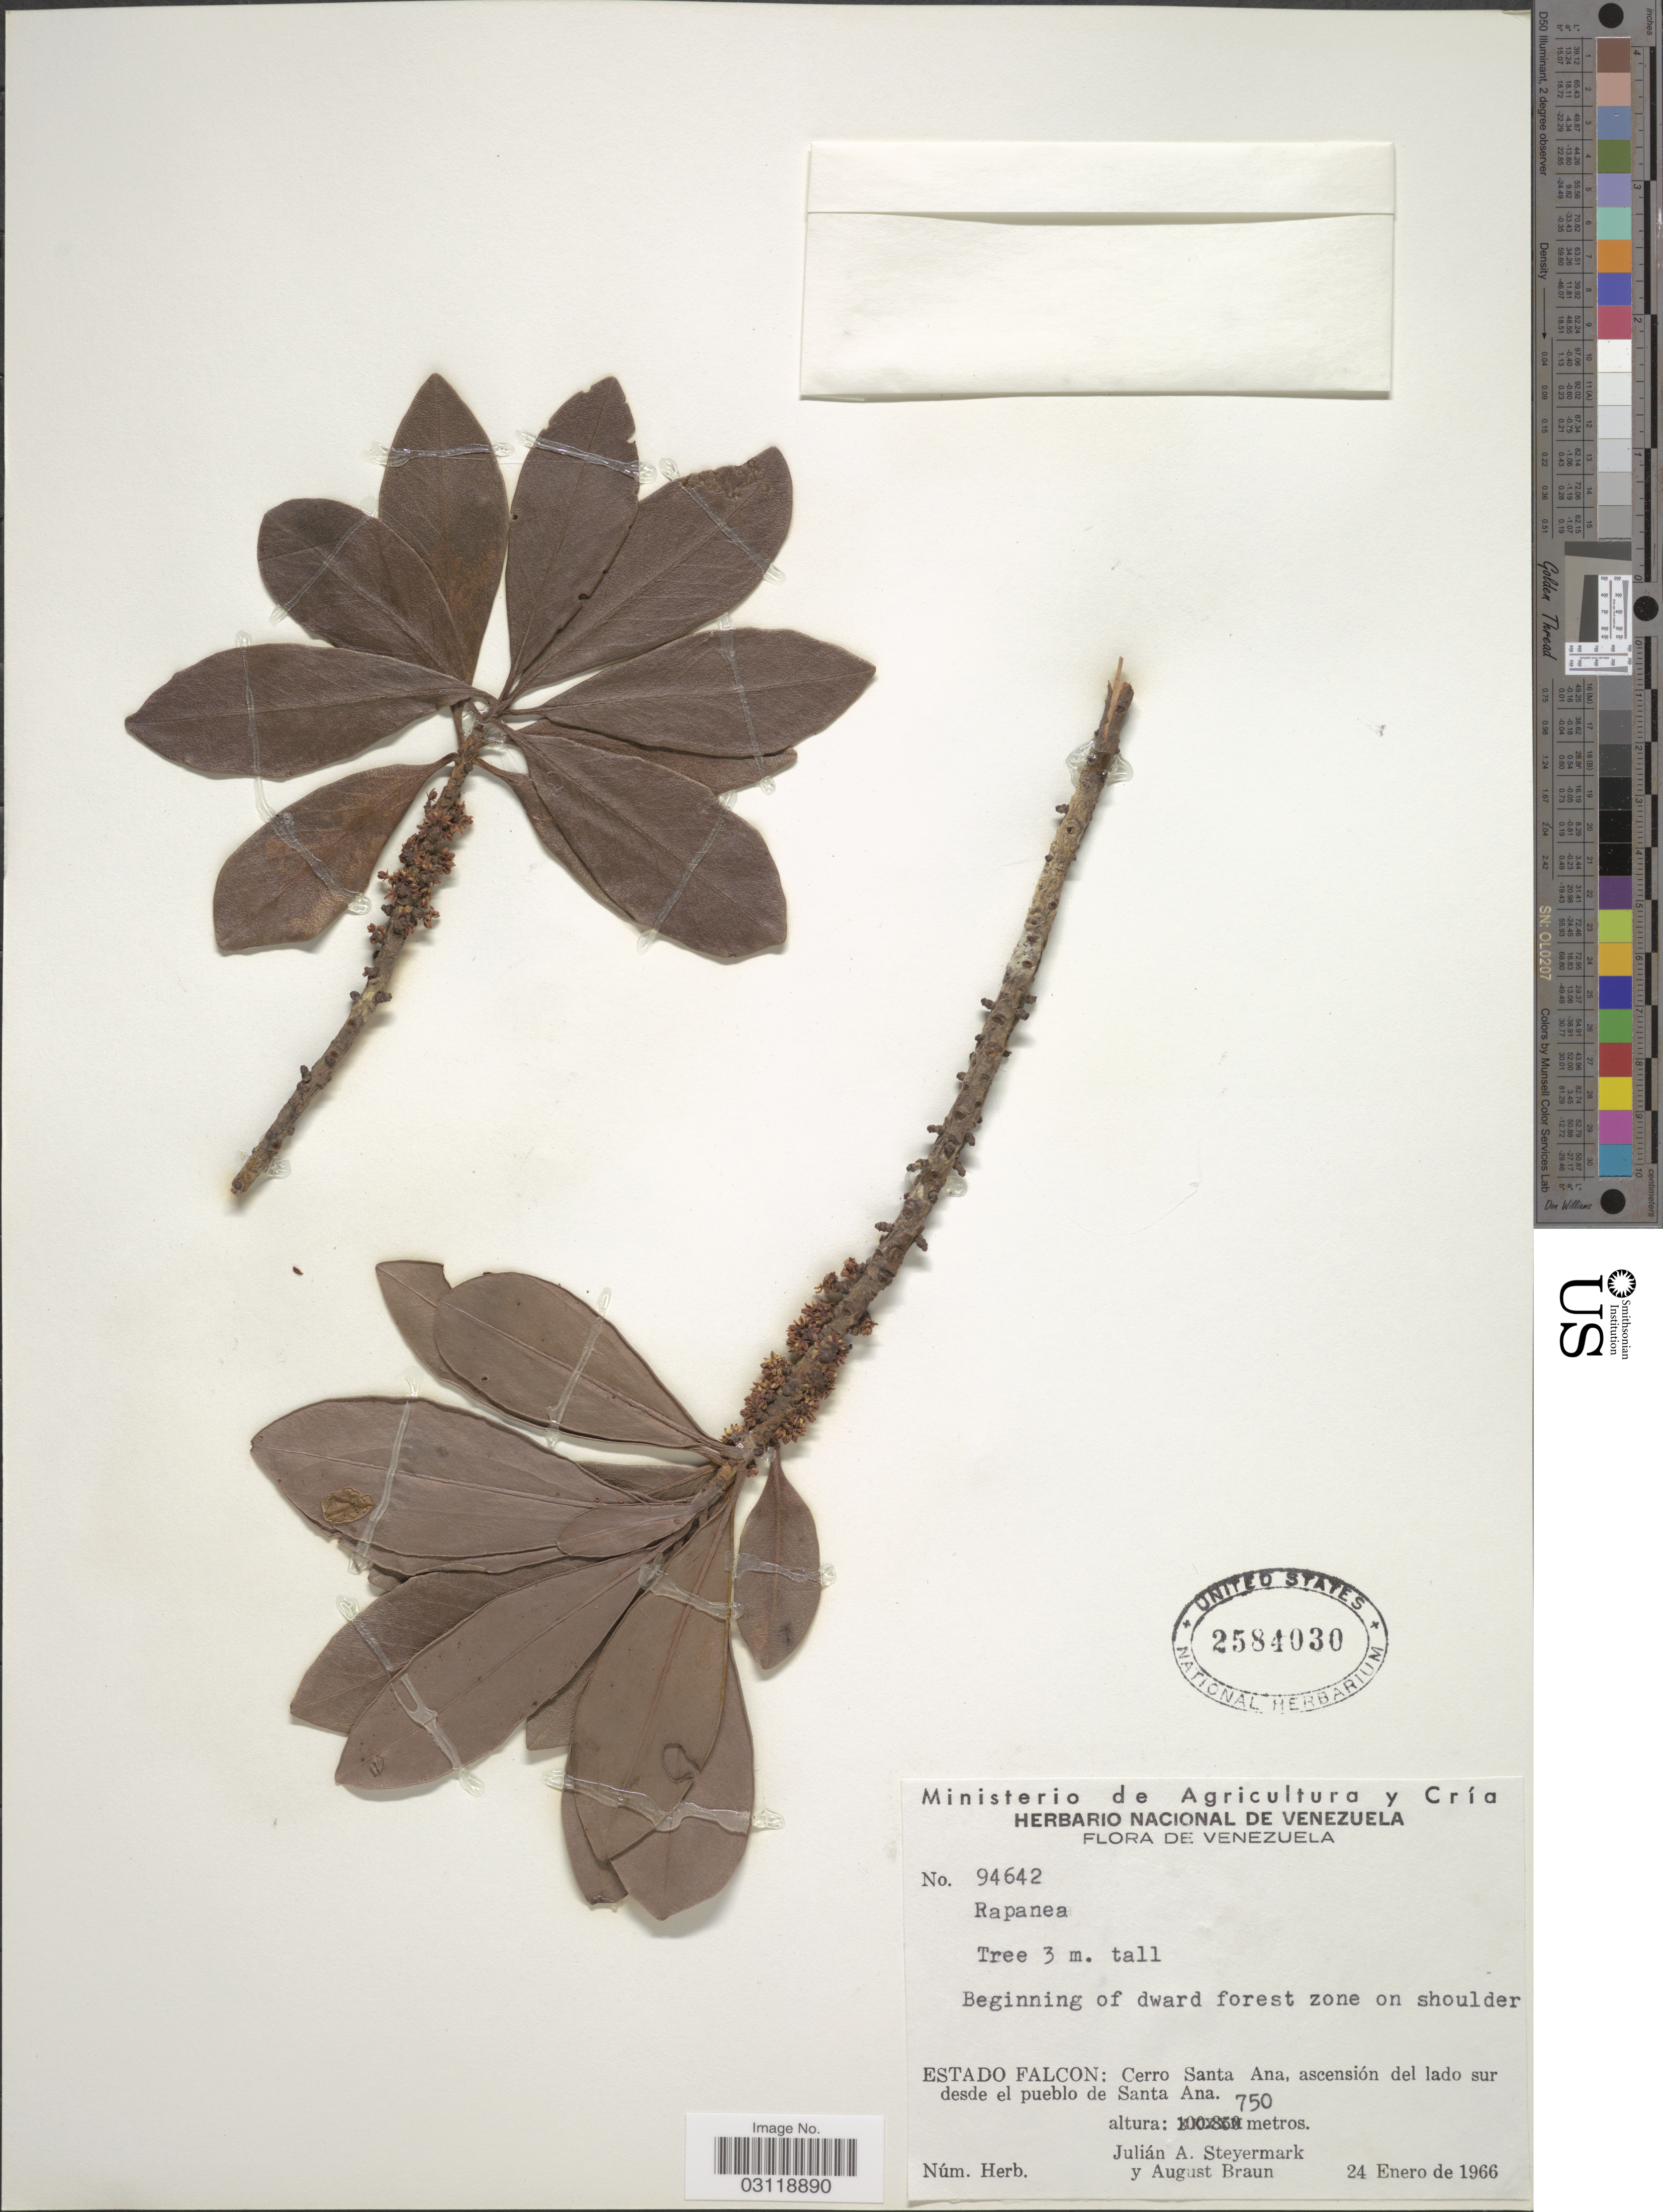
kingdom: Plantae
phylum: Tracheophyta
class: Magnoliopsida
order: Ericales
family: Primulaceae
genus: Rapanea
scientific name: Rapanea sp.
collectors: J. Steyermark & A. Braun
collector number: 94642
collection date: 1966-01-24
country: Venezuela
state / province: Falcón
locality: Cerro Santa Ana, ascensión del lado sur desde el pueblo de Santa Ana.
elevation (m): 750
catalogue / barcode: US 2584030